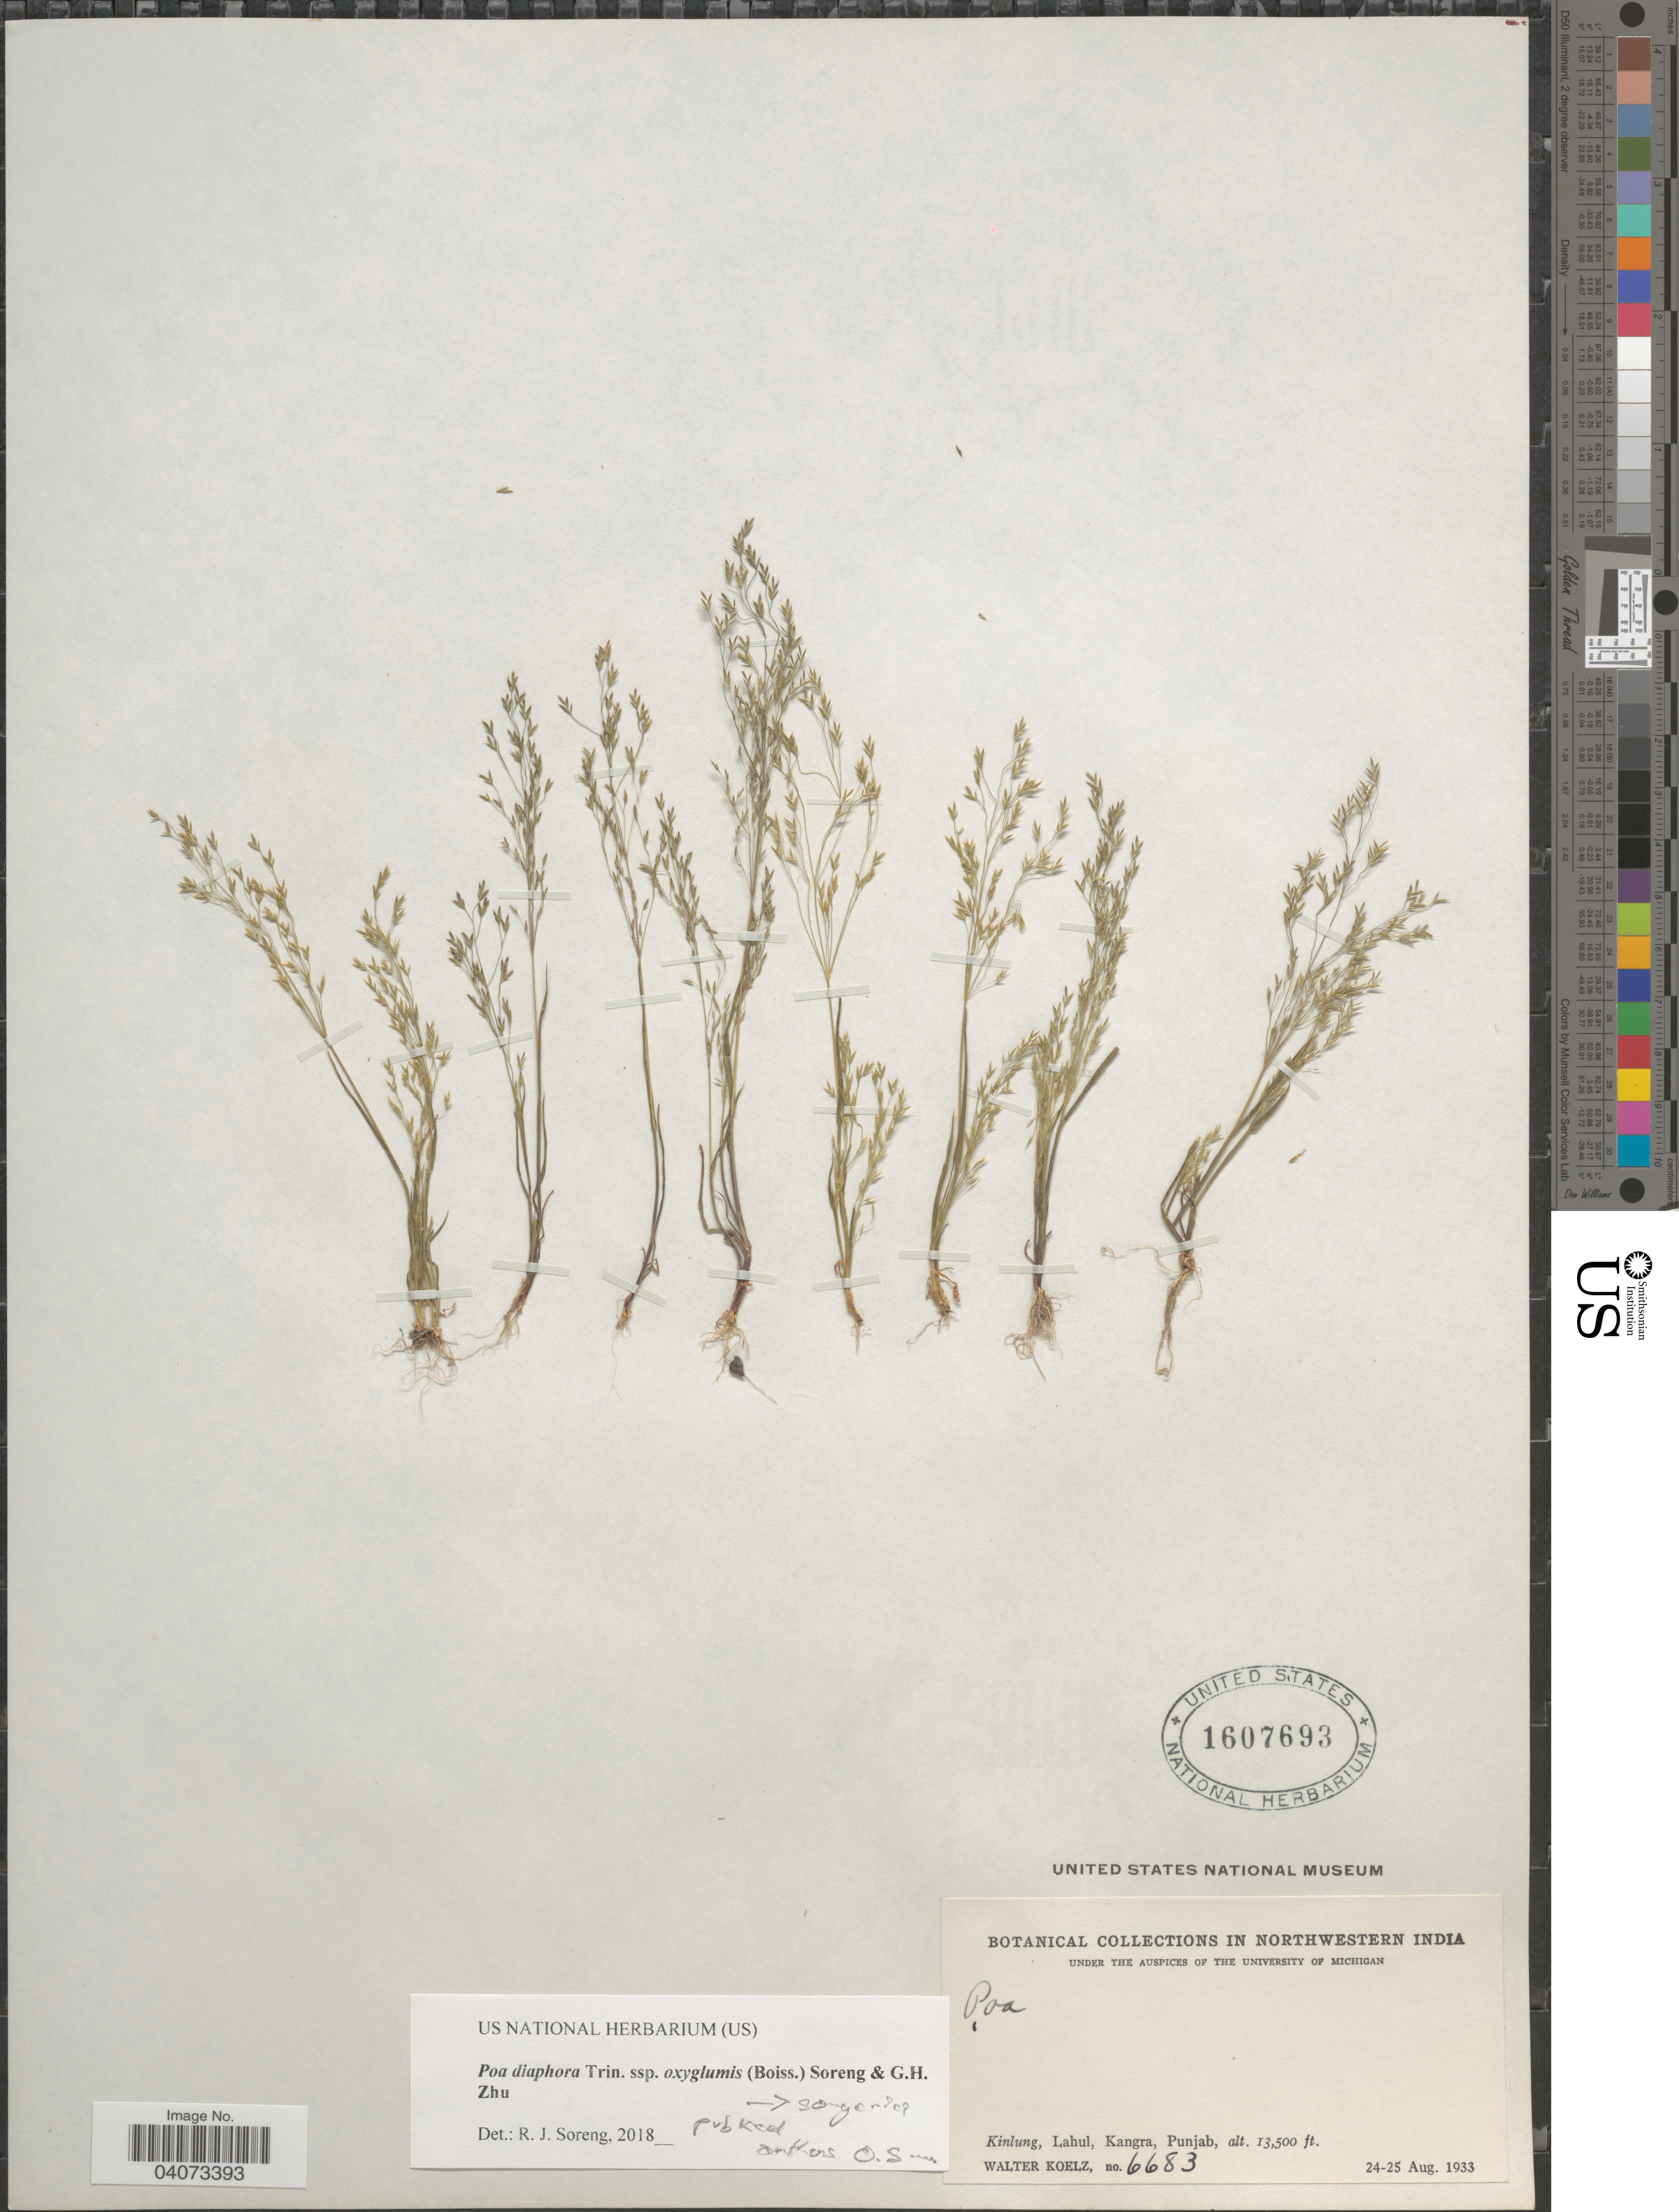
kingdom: Plantae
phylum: Tracheophyta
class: Liliopsida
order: Poales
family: Poaceae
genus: Poa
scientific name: Poa diaphora subsp. oxyglumis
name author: (Boiss.) Soreng & G.H. Zhu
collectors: W. N. Koelz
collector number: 6683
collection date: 1933-08-24/1933-08-25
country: India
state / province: Punjab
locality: Northwestern India. Kinlung, Lahul, Kangra.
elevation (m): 4115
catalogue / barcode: US 1607693